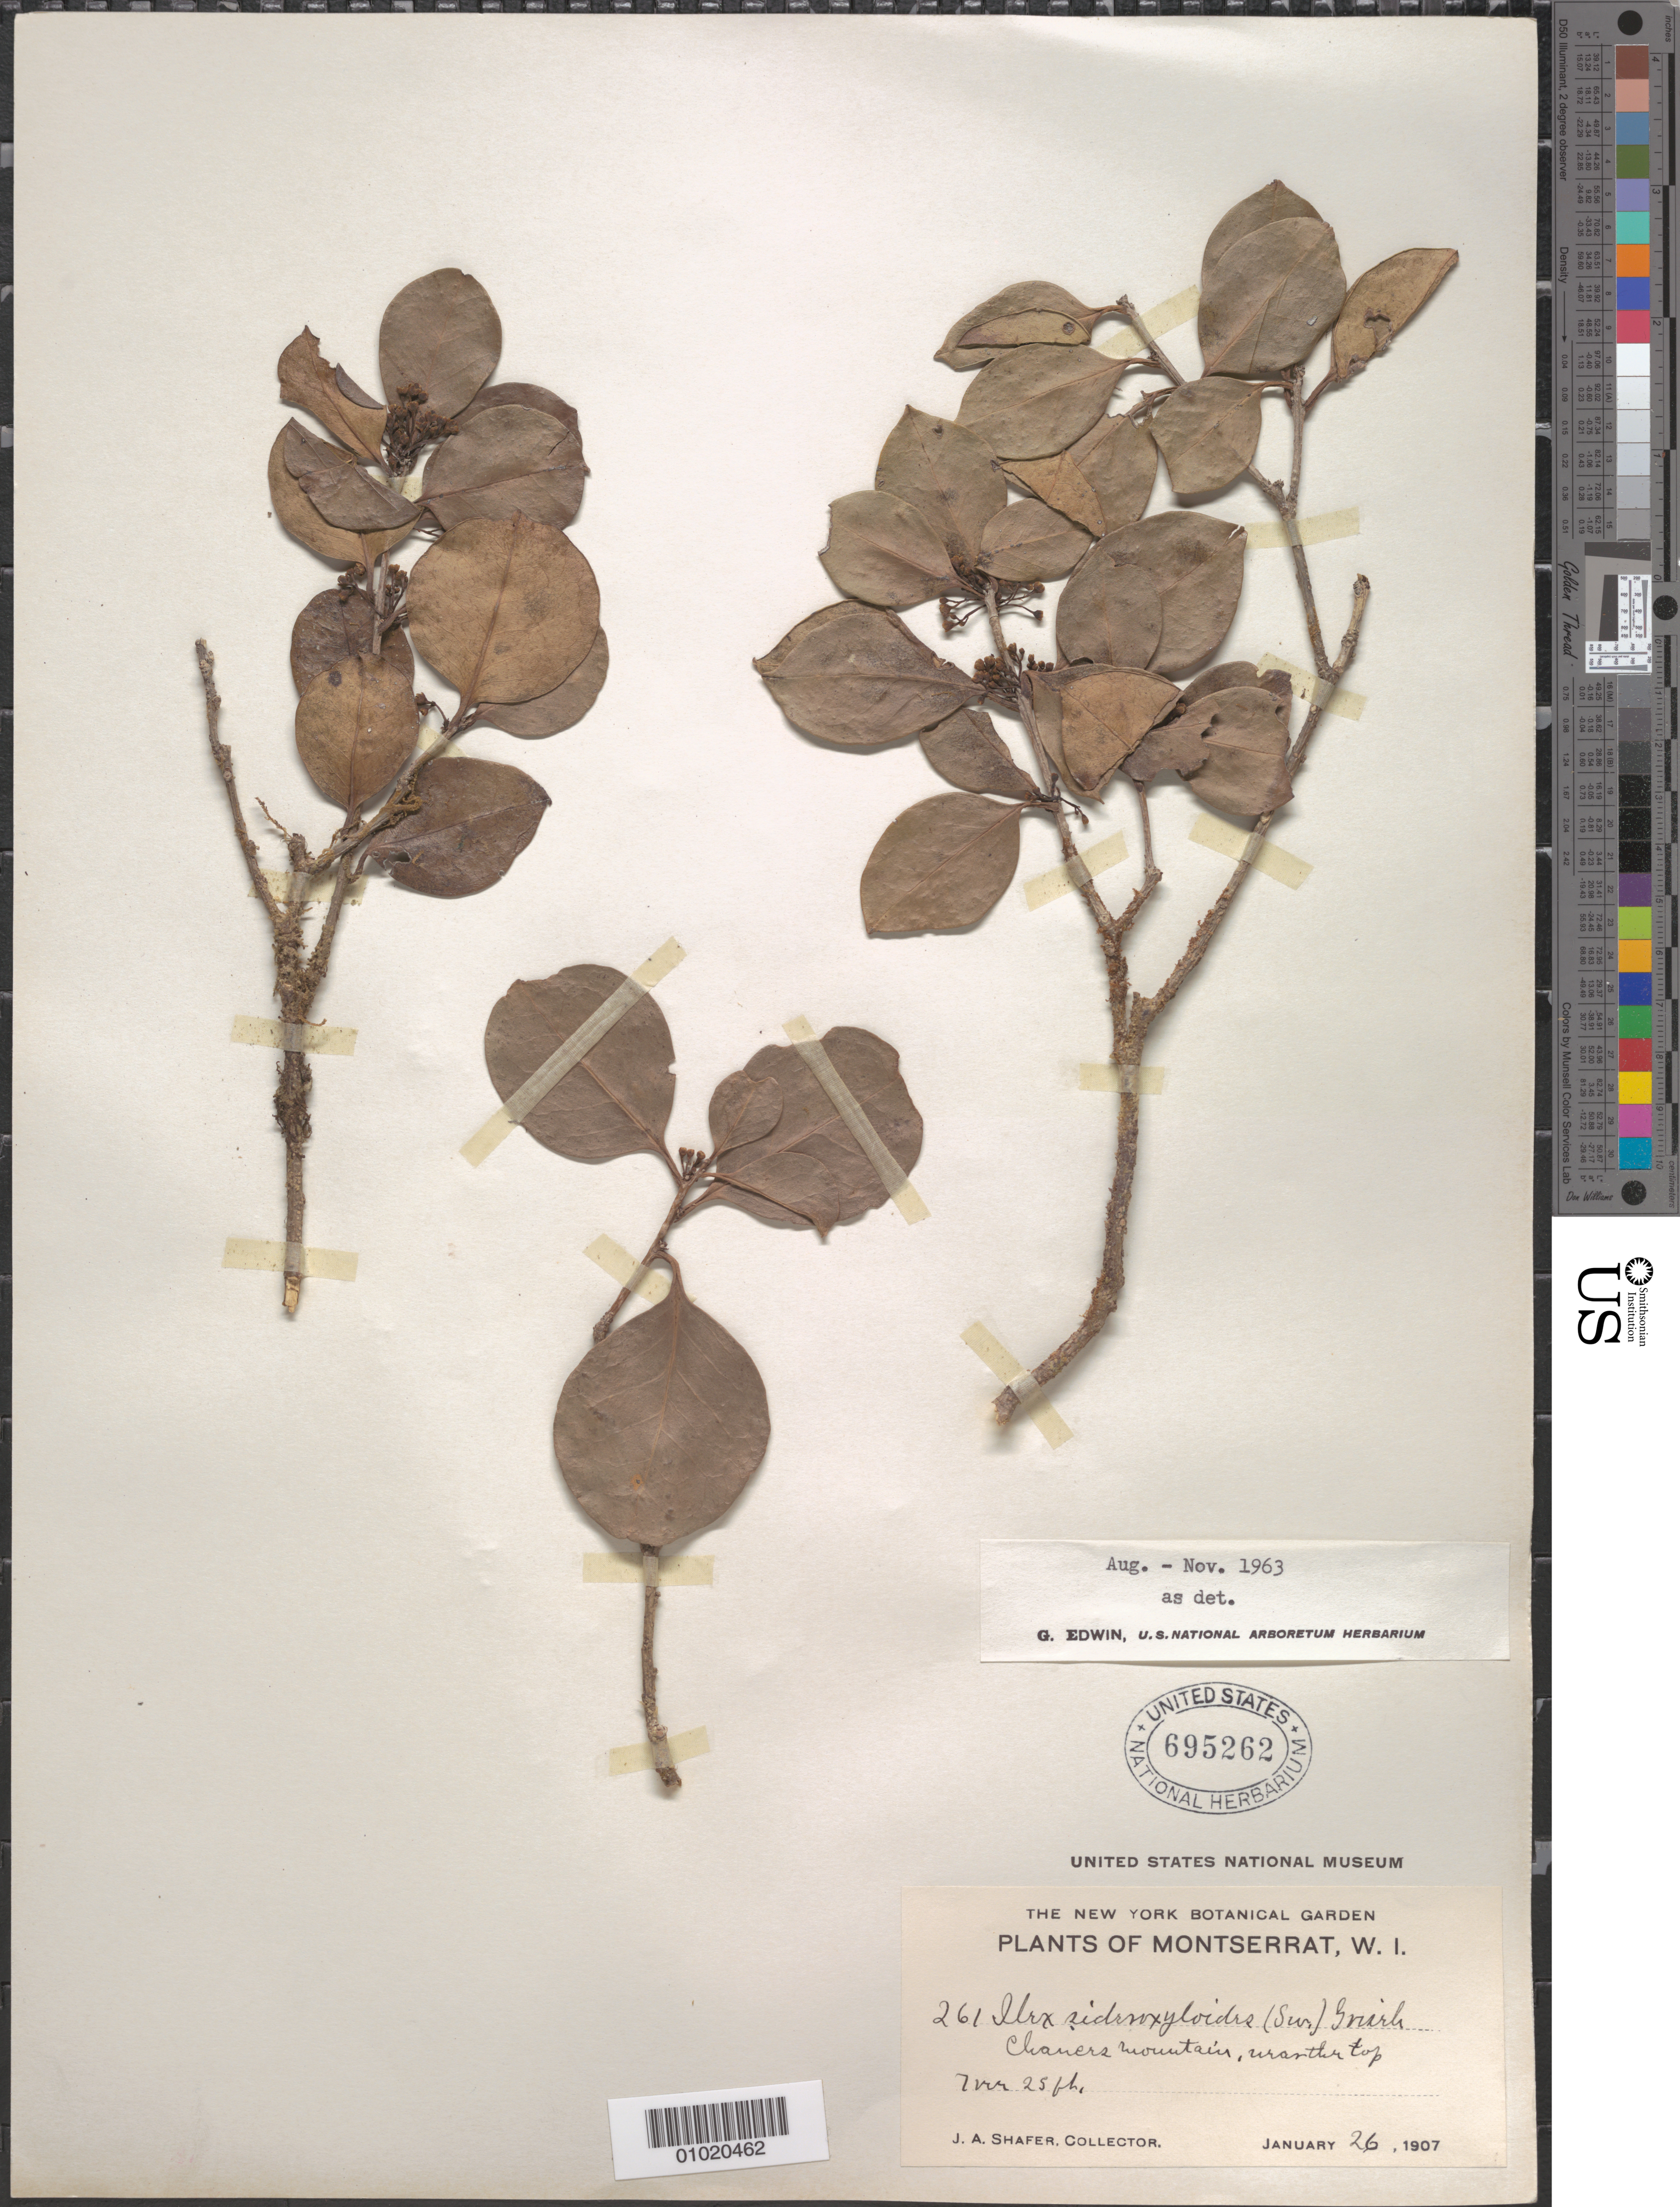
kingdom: Plantae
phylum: Tracheophyta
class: Magnoliopsida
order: Aquifoliales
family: Aquifoliaceae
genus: Ilex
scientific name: Ilex sideroxyloides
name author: (Sw.) Griseb.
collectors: J. A. Shafer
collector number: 261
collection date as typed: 26 Jan 1907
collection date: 1907-01-26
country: Montserrat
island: Montserrat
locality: Chainers Mountain, near the top?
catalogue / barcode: US 695262